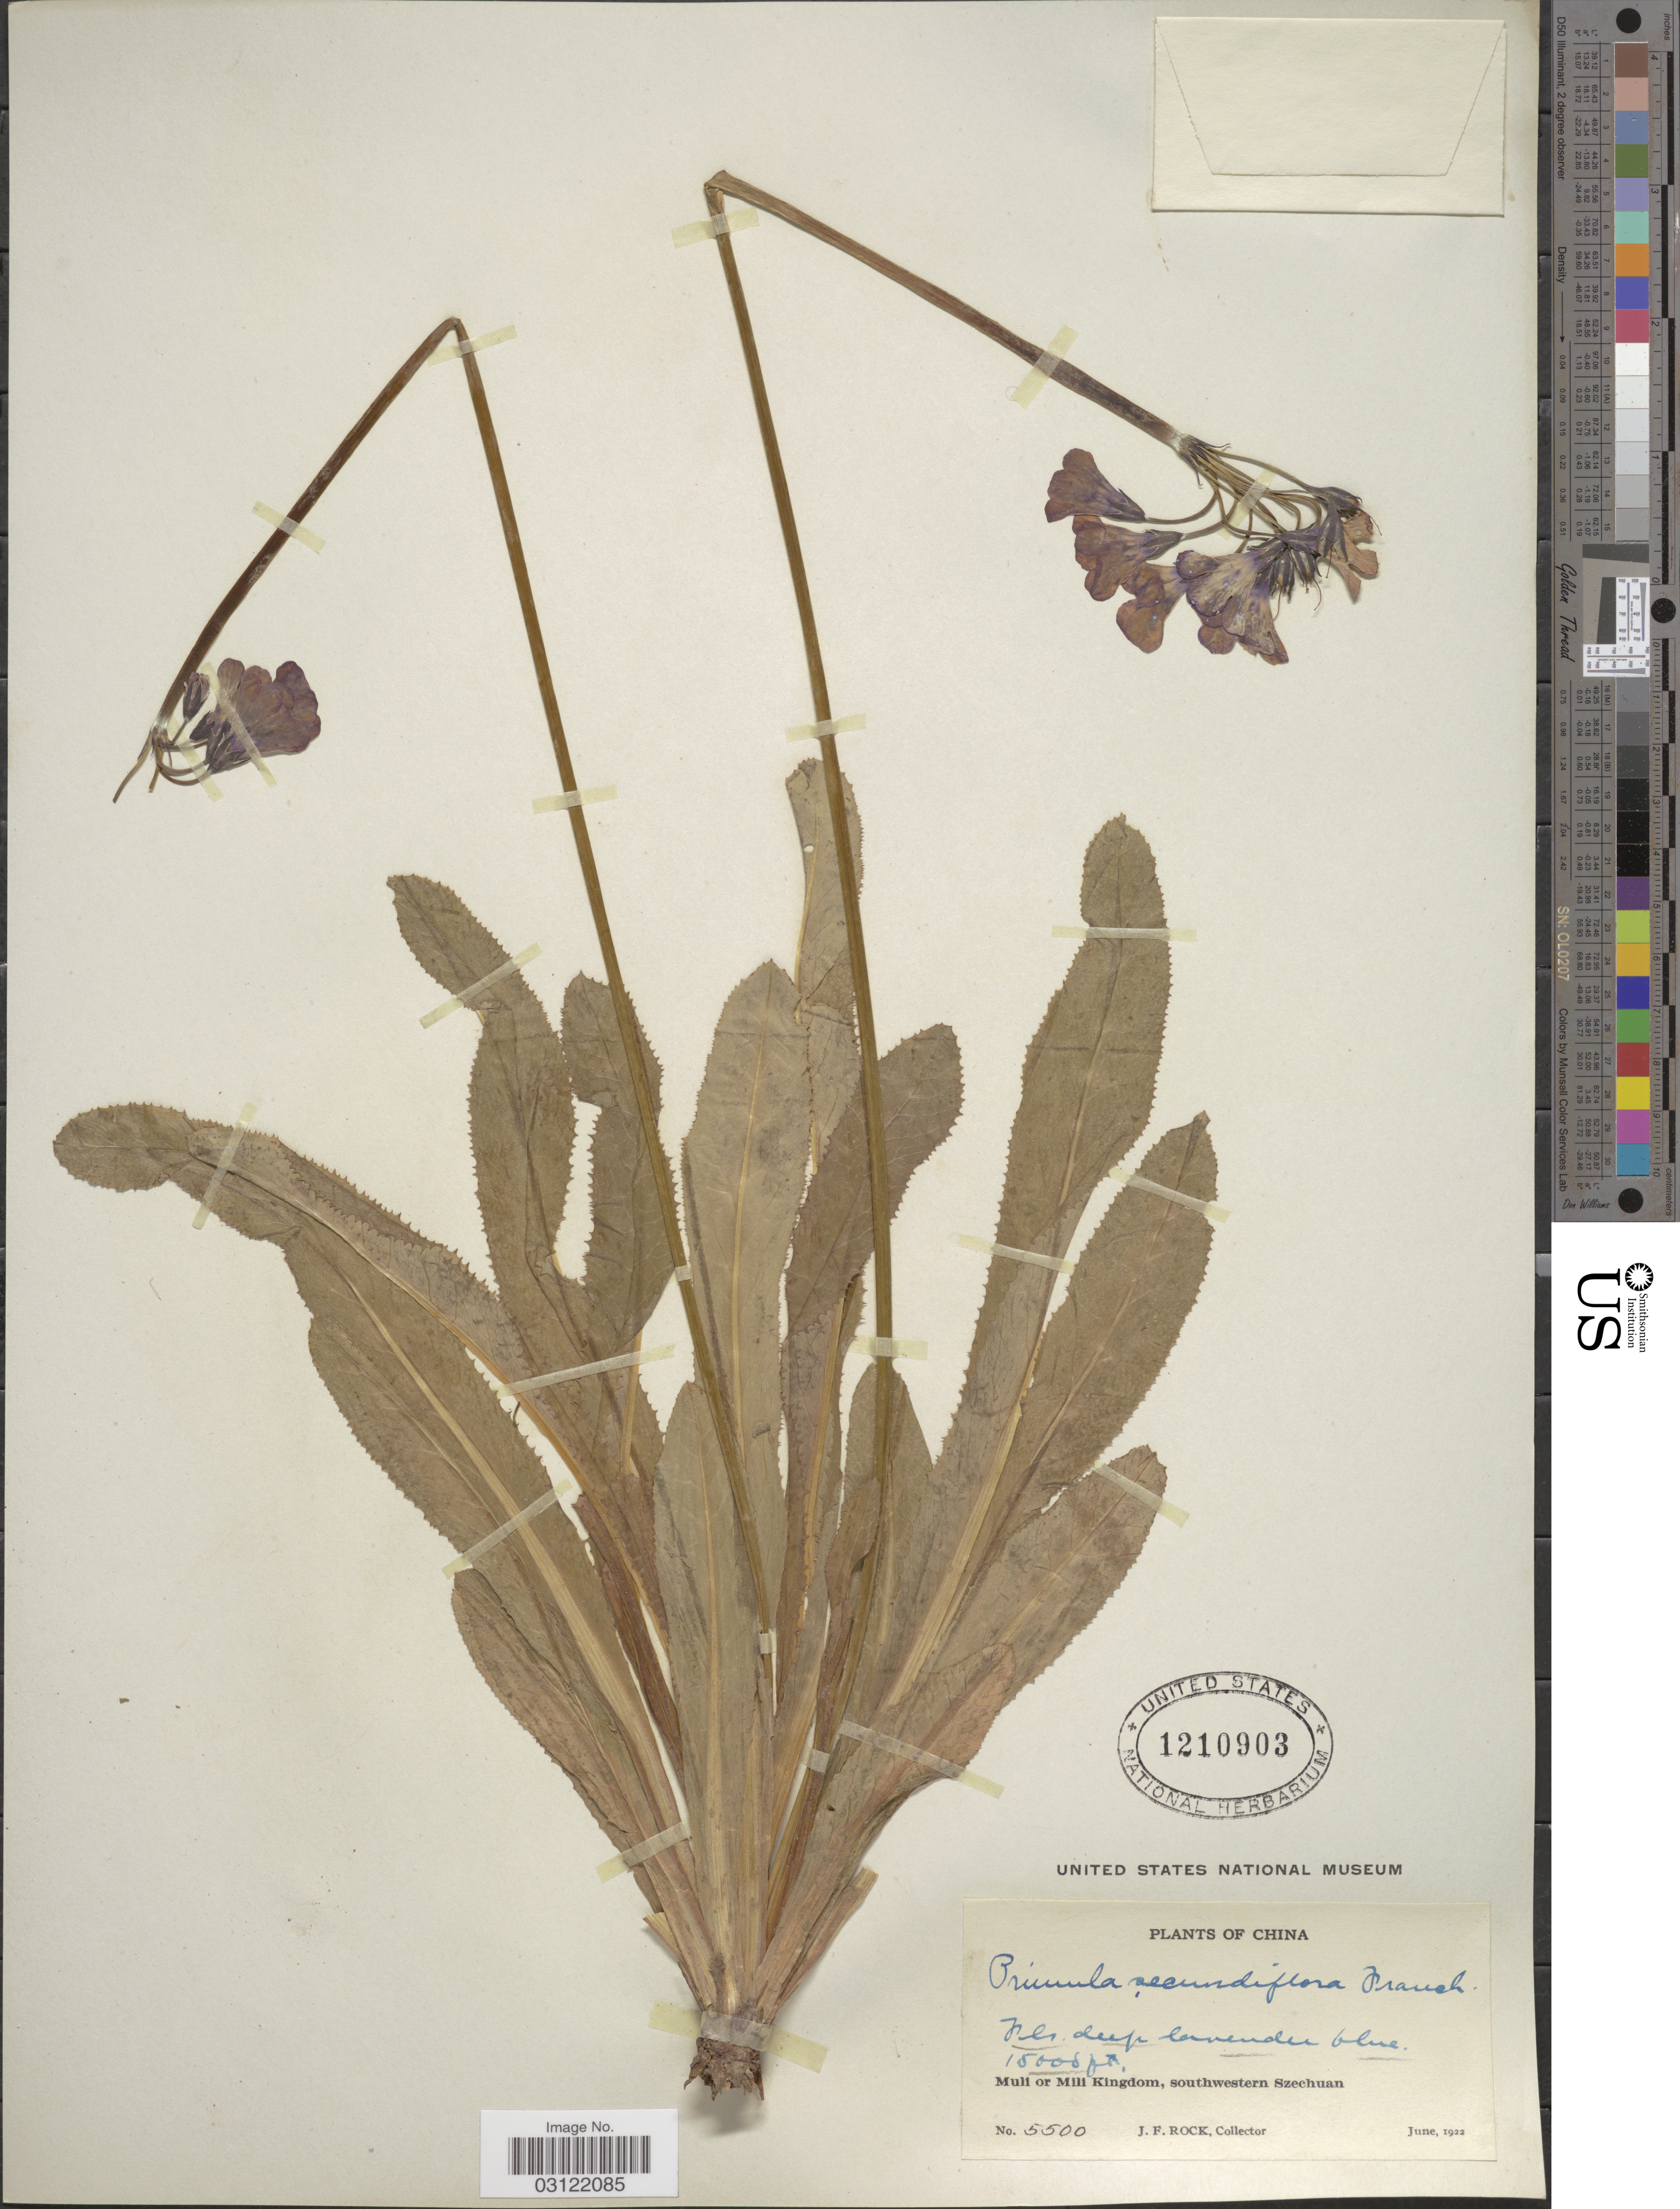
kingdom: Plantae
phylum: Tracheophyta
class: Magnoliopsida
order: Ericales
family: Primulaceae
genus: Primula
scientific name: Primula secundiflora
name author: Franch.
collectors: J. Rock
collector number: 5500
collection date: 1922-06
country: China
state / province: Sichuan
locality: Muli or Mili Kingdom, southwestern Szechuan.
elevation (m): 4572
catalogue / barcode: US 1210903